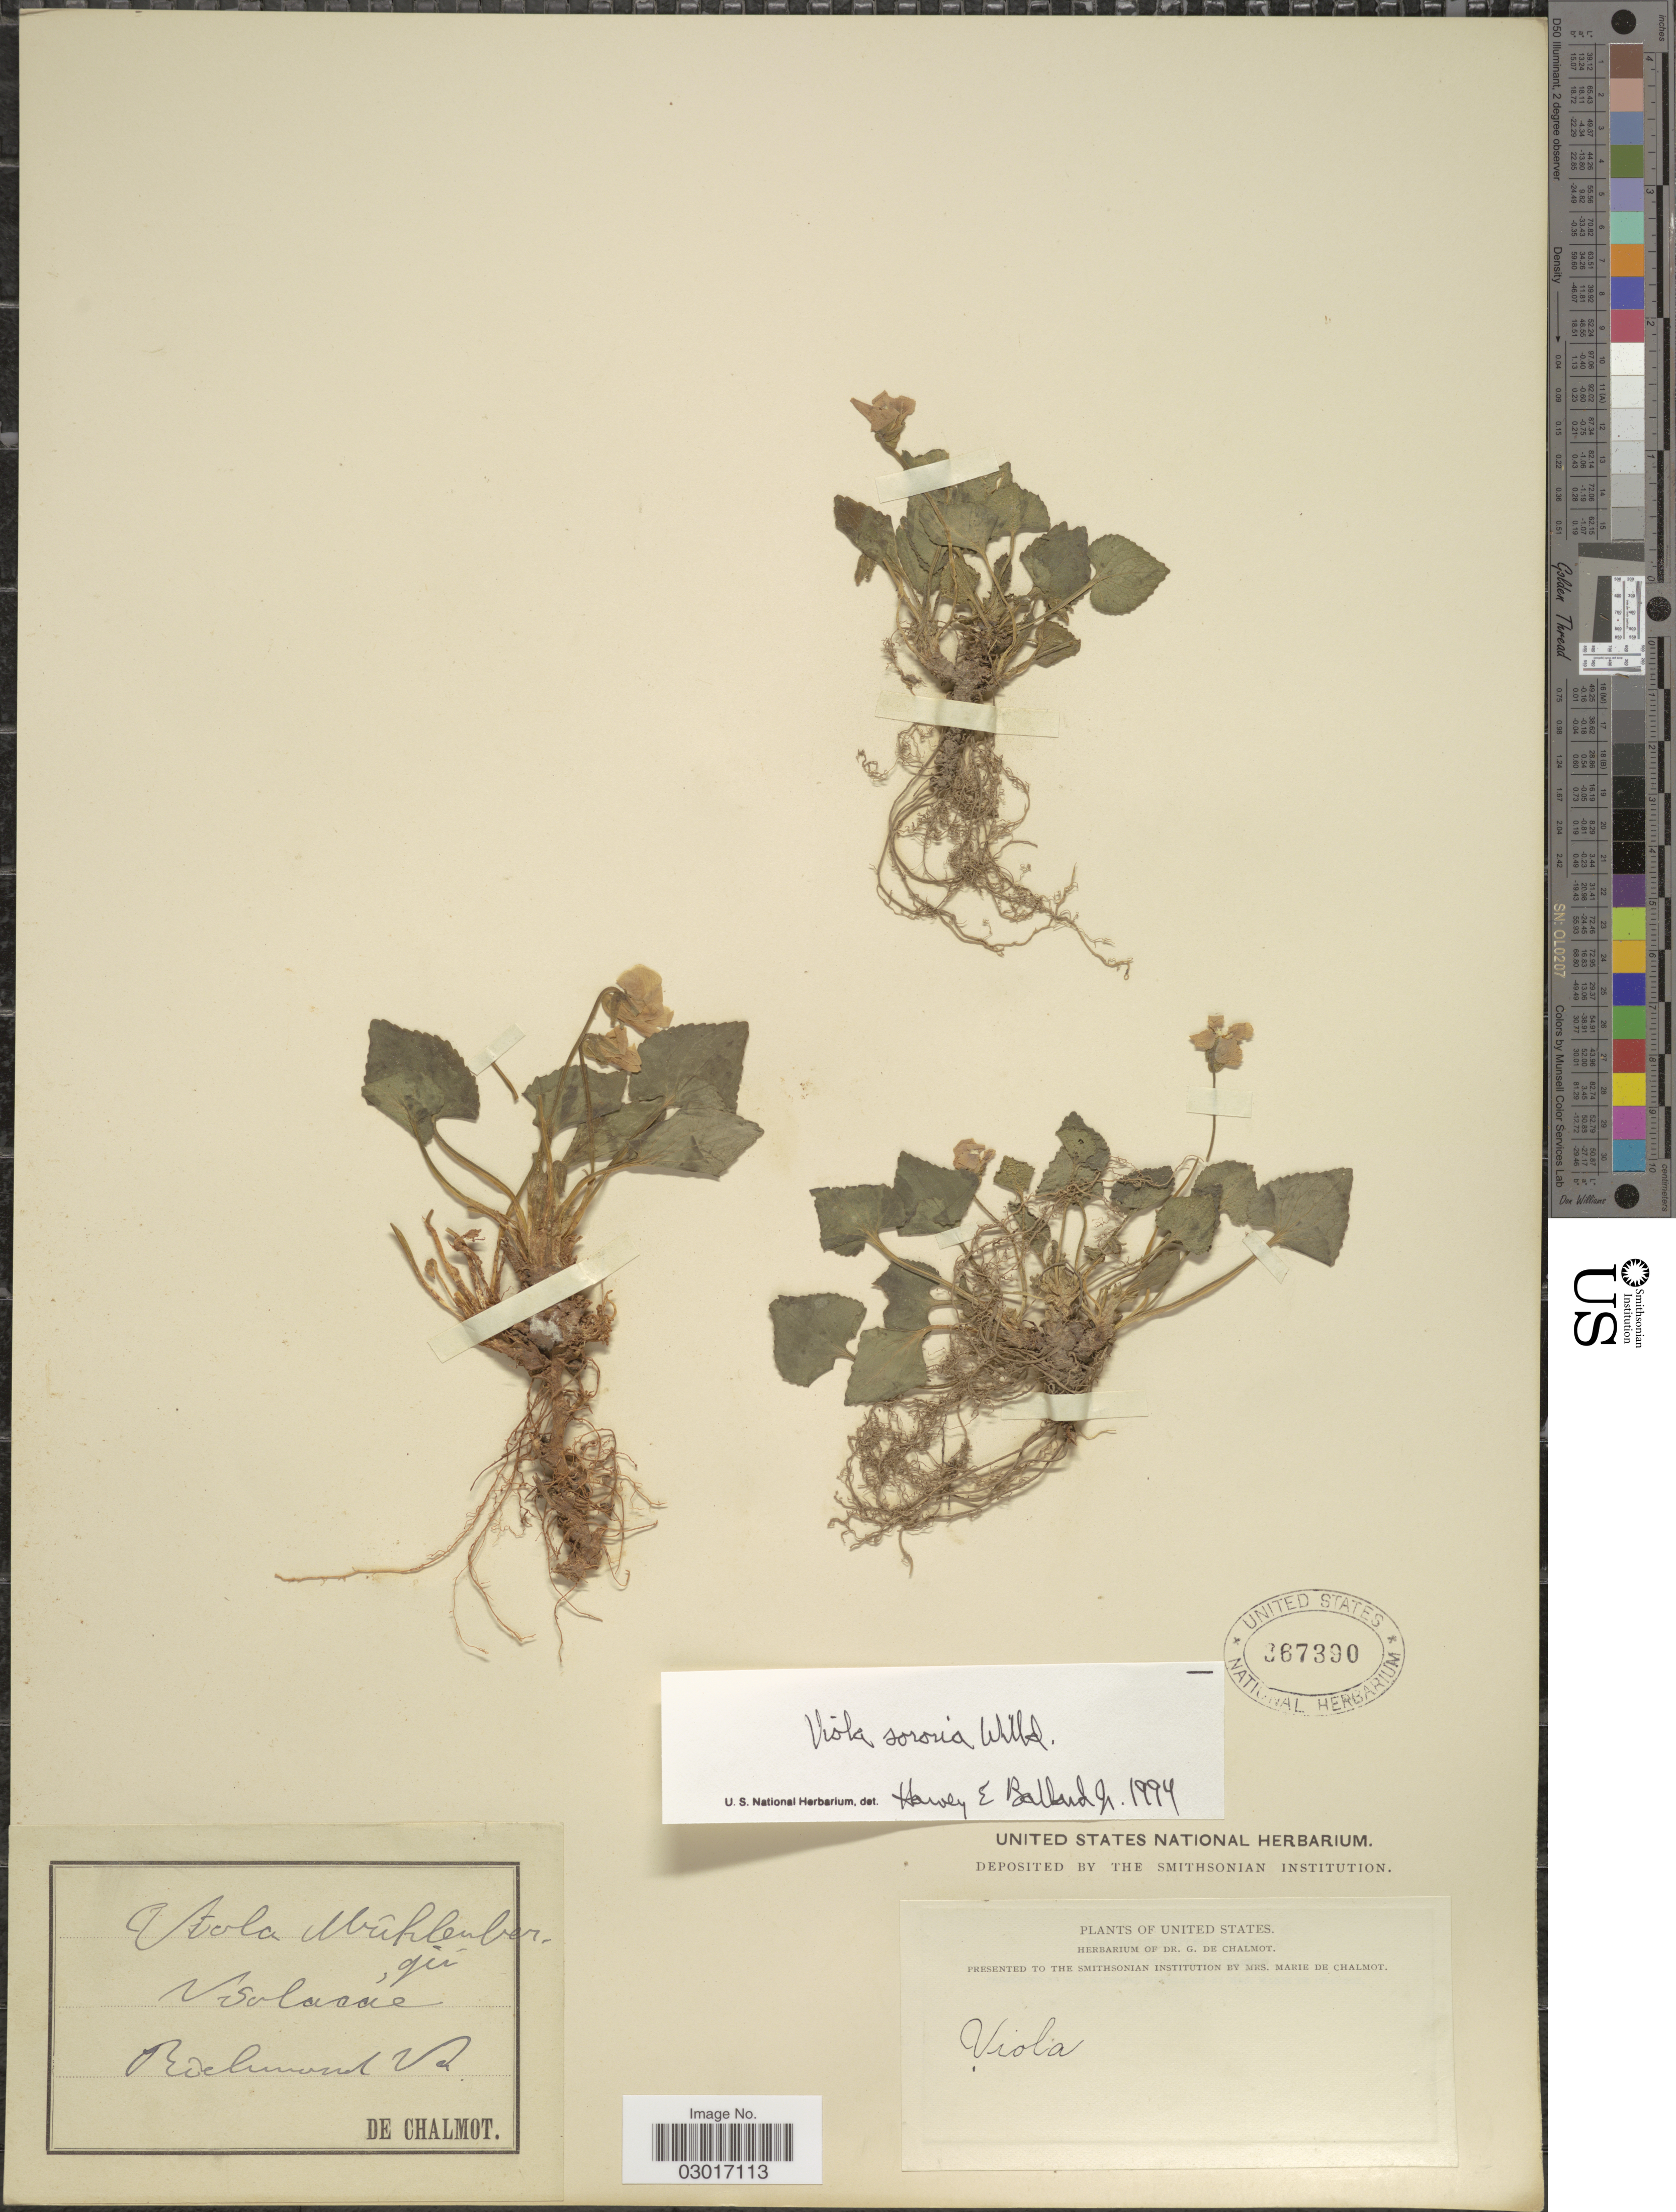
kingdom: Plantae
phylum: Tracheophyta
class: Magnoliopsida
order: Malpighiales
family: Violaceae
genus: Viola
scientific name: Viola sororia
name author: Willd.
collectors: G. de Chalmot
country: United States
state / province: Virginia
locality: Richmond Va.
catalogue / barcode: US 367390